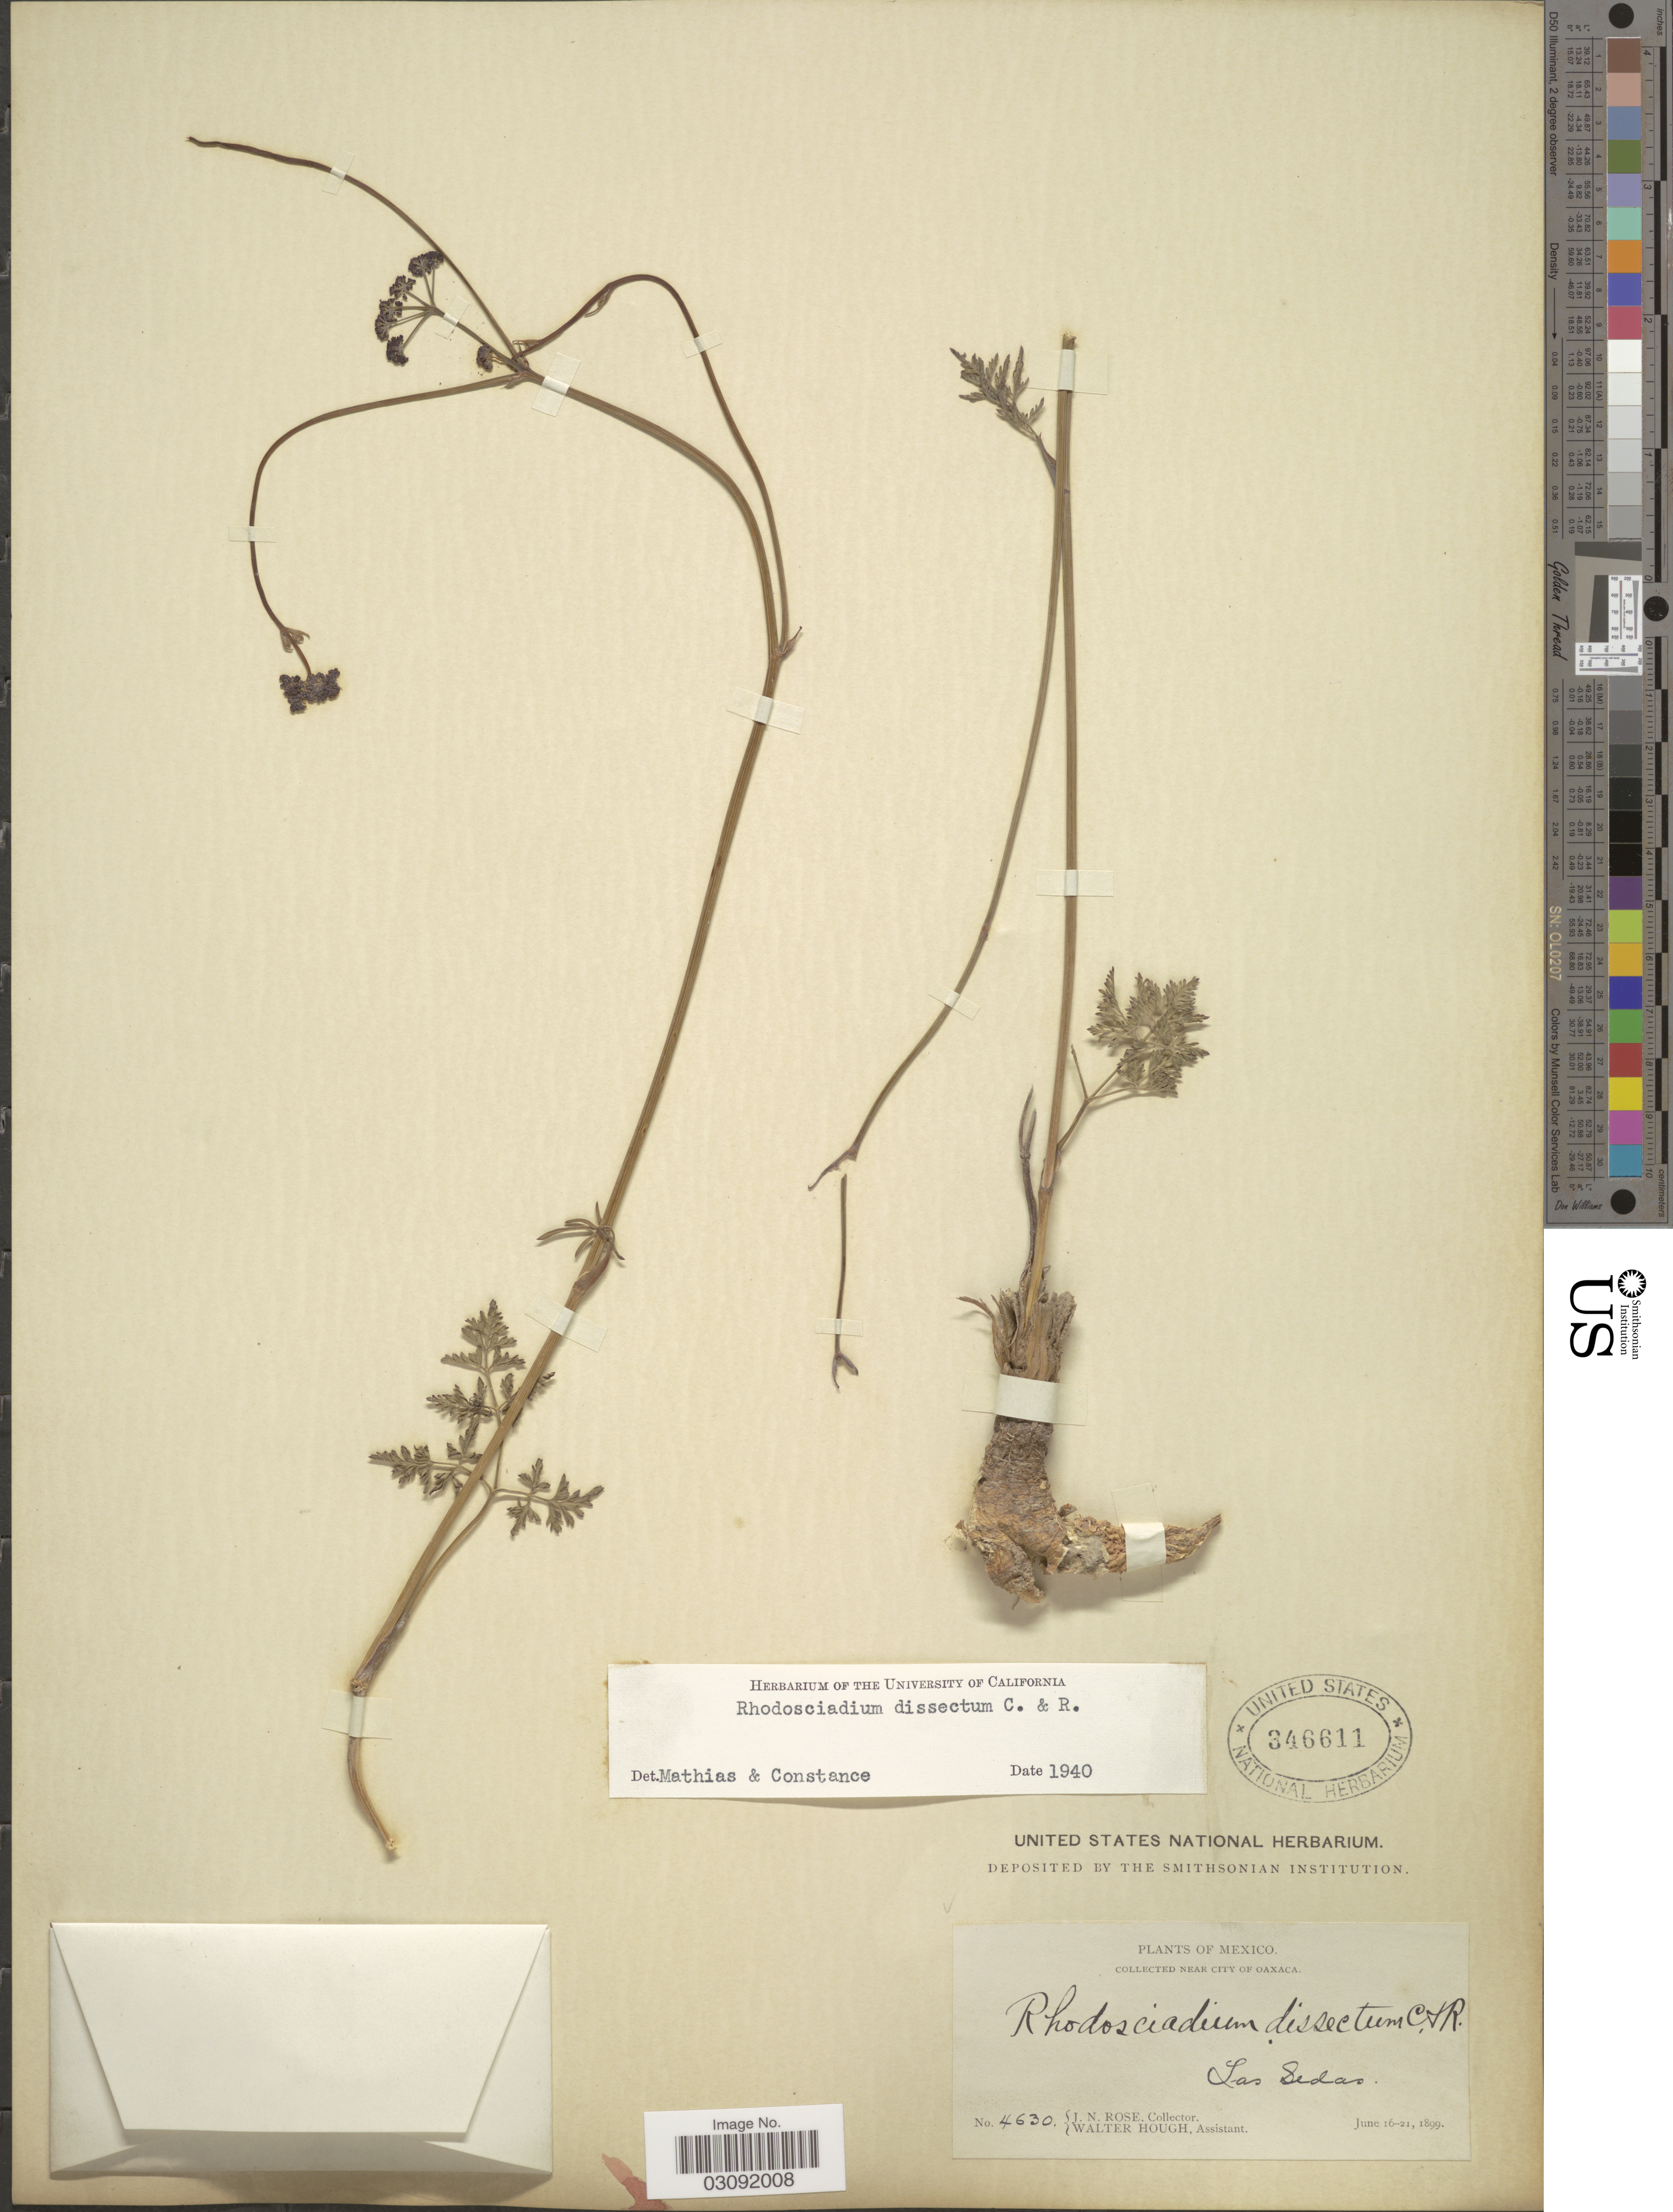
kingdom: Plantae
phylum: Tracheophyta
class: Magnoliopsida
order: Apiales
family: Apiaceae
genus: Rhodosciadium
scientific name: Rhodosciadium dissectum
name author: J.M. Coult. & Rose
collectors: J. N. Rose & W. Hough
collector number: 4630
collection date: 1899-06-16/1899-06-21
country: Mexico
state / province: Oaxaca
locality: Near city of Oaxaca. Las Sedas.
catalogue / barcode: US 346611